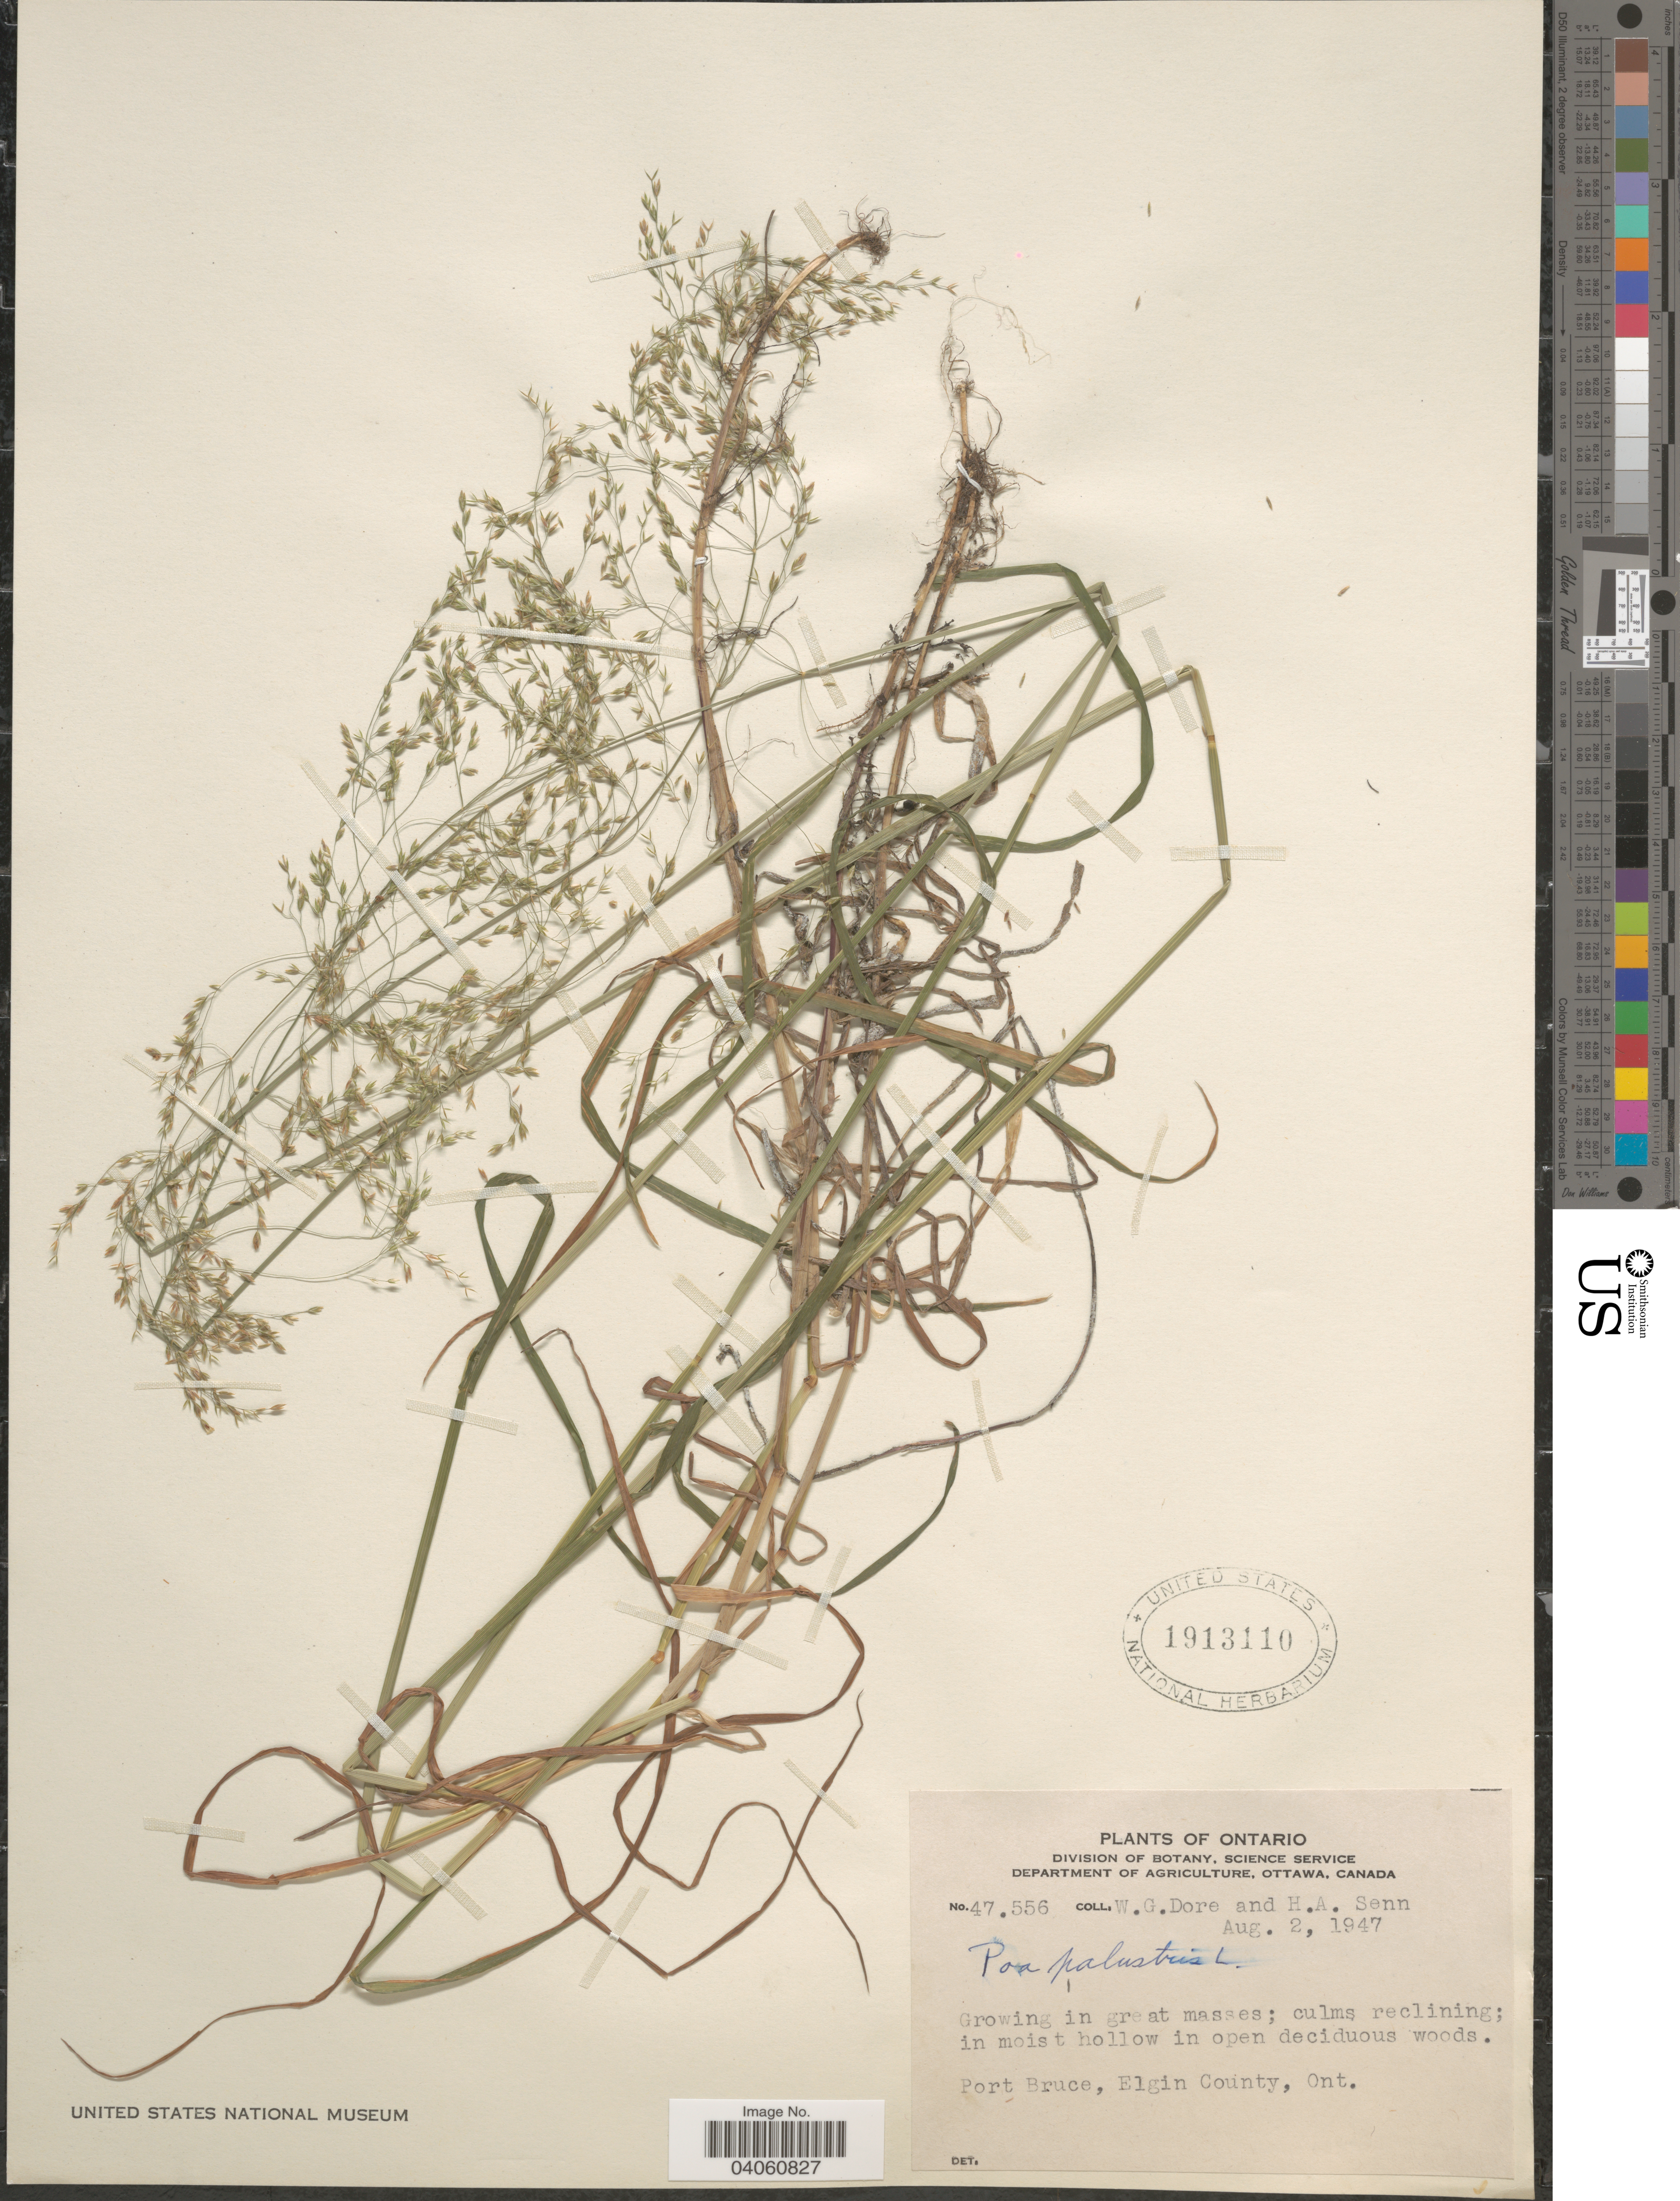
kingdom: Plantae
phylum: Tracheophyta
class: Liliopsida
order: Poales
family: Poaceae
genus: Poa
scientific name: Poa palustris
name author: L.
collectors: W. Dore & H. Senn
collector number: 47556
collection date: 1947-08-02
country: Canada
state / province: Ontario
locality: Port Bruce, Elgin County.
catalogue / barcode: US 1913110